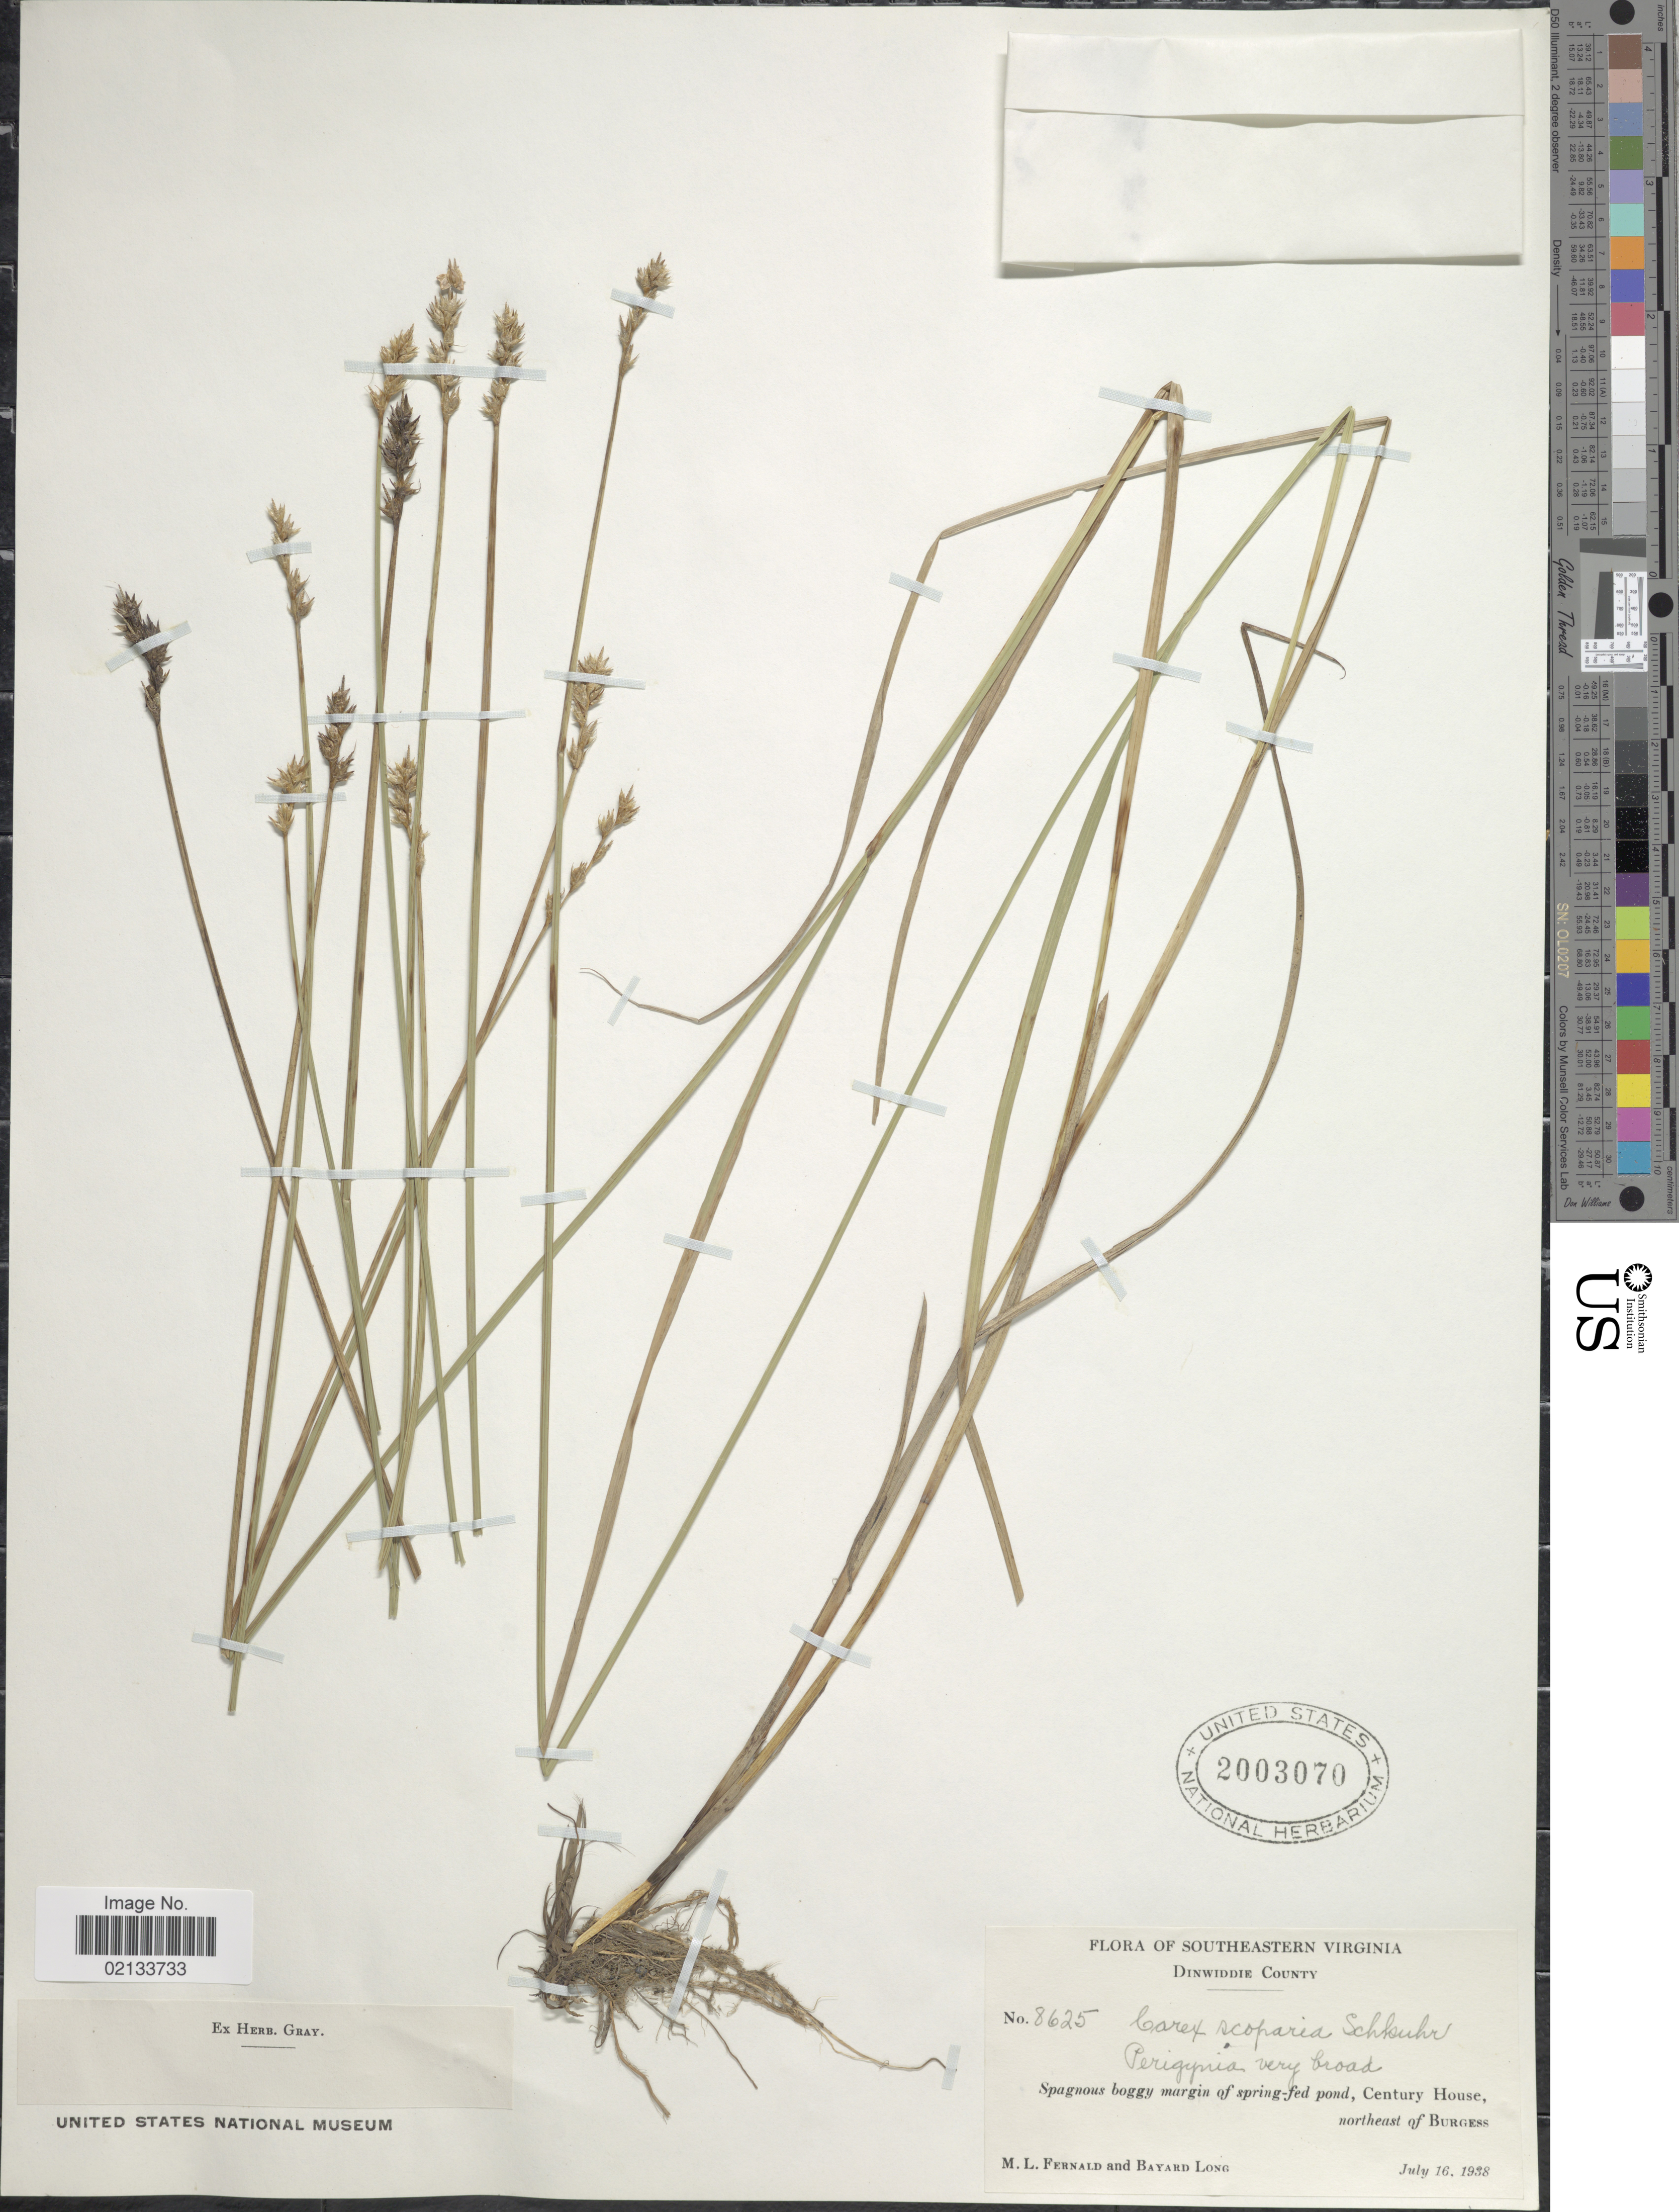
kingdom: Plantae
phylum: Tracheophyta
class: Liliopsida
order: Poales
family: Cyperaceae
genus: Carex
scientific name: Carex scoparia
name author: Schkuhr ex Willd.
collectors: M. L. Fernald & B. Long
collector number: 8625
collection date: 1938-07-16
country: United States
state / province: Virginia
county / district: Dinwiddie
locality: Southeastern Virginia, Dinwiddie County, Spagnous boggy margin of spring-fed pond, Century House, northeast of Burgess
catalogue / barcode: US 2003070